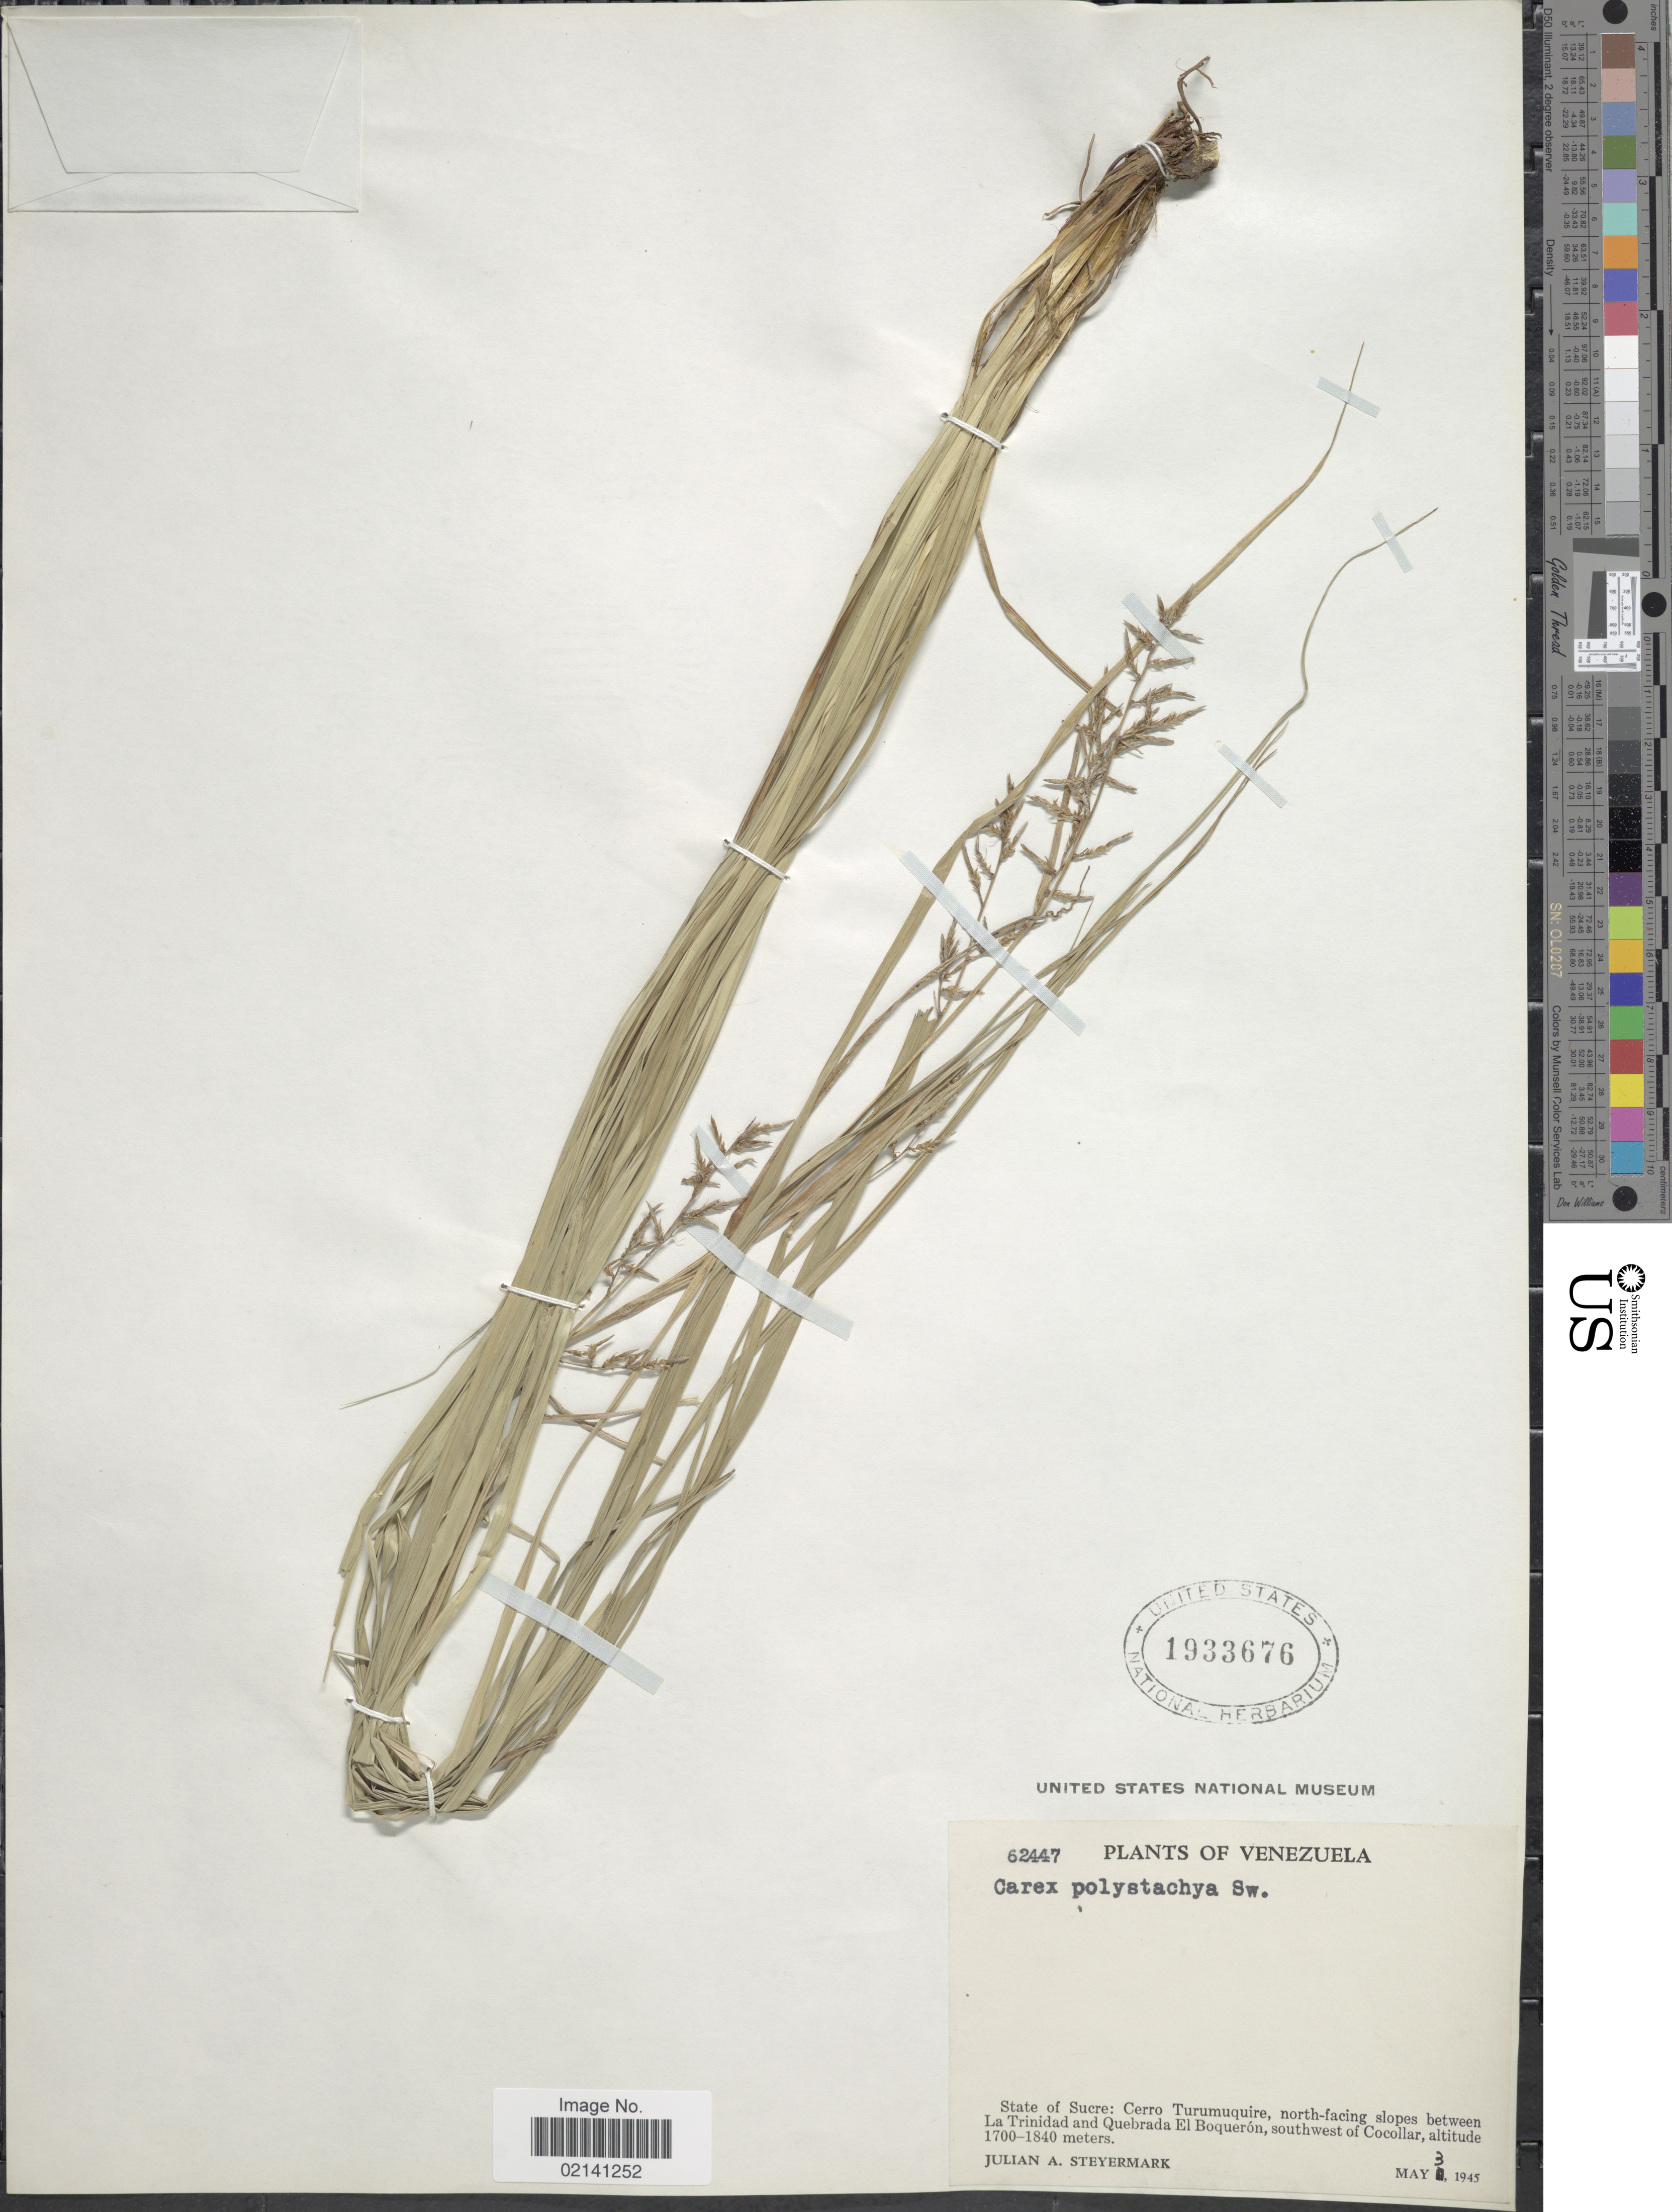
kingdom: Plantae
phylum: Tracheophyta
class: Liliopsida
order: Poales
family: Cyperaceae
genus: Carex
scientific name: Carex polystachya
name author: Sw. ex Wahlenb.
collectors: J. Steyermark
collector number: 62447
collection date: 1945-05-03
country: Venezuela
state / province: Sucre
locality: Cerro de Turumiquire, north-facing slopes between La Trinidad and Quebrada El Boqueron, southwest of Cocollor.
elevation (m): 1700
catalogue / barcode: US 1933676